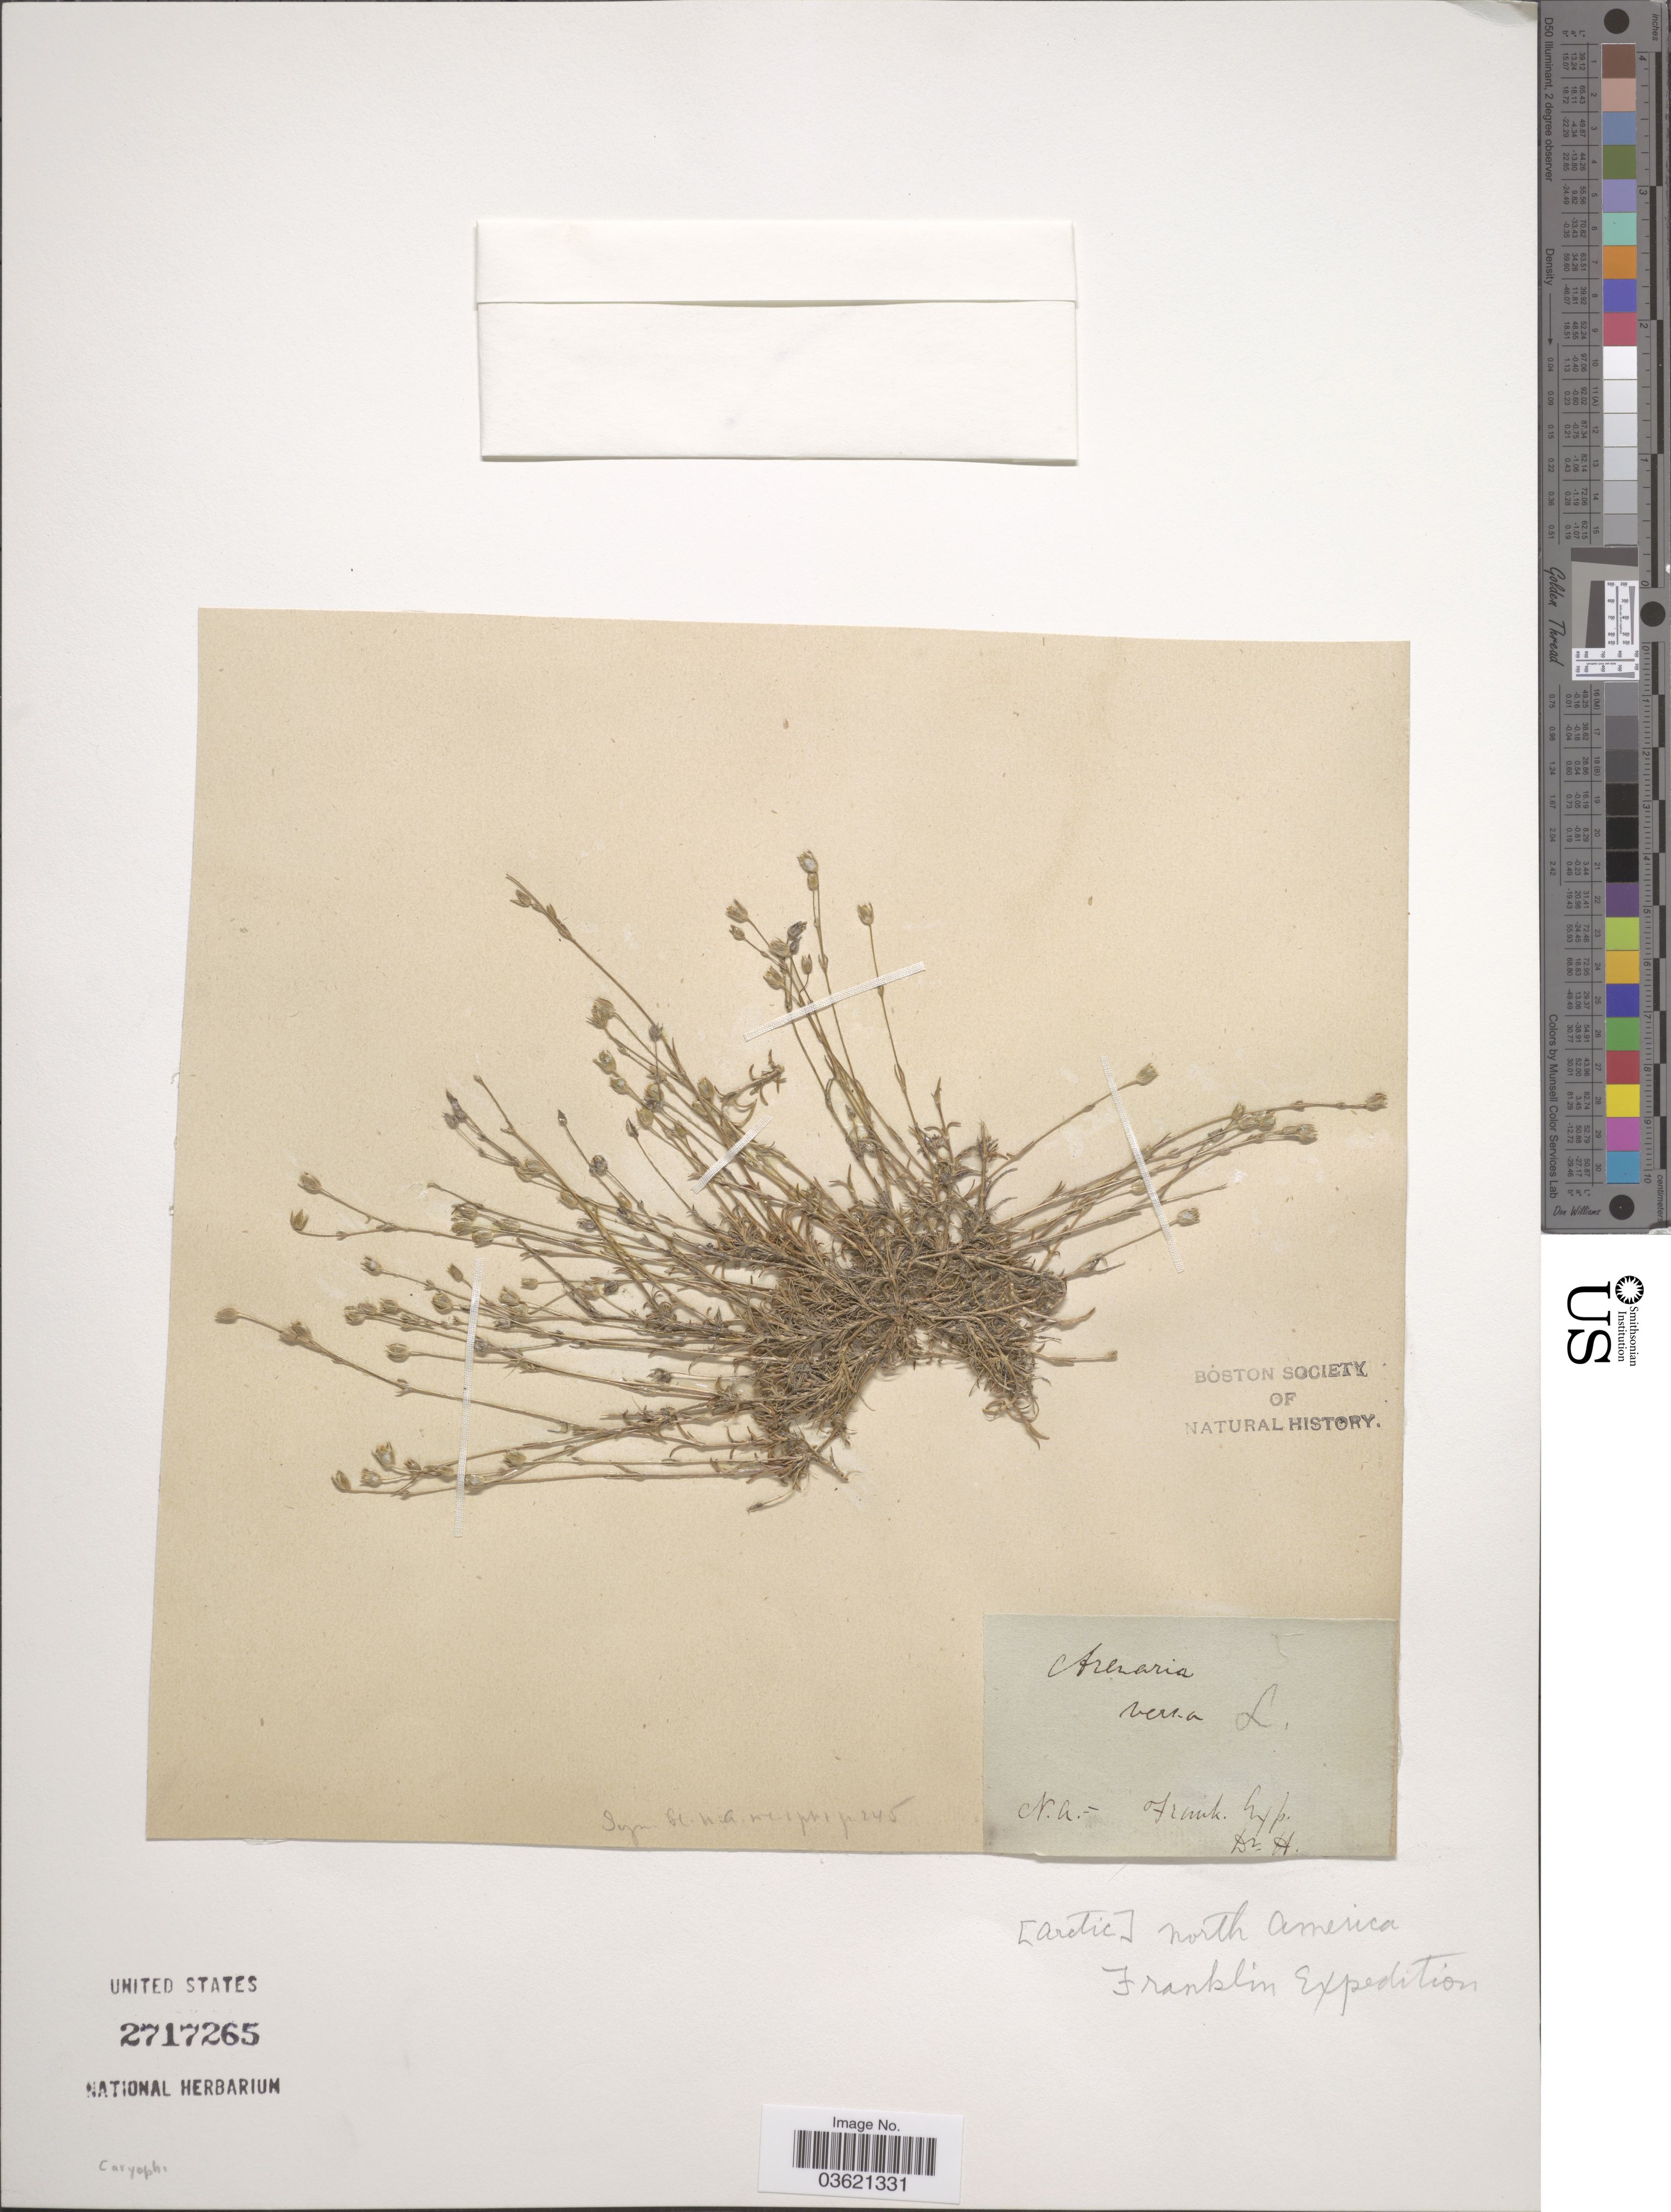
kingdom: Plantae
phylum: Tracheophyta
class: Magnoliopsida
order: Caryophyllales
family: Caryophyllaceae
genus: Arenaria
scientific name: Arenaria verna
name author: L.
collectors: H.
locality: Franklin[unsure placement] [Arctic] North America.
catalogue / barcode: US 2717265